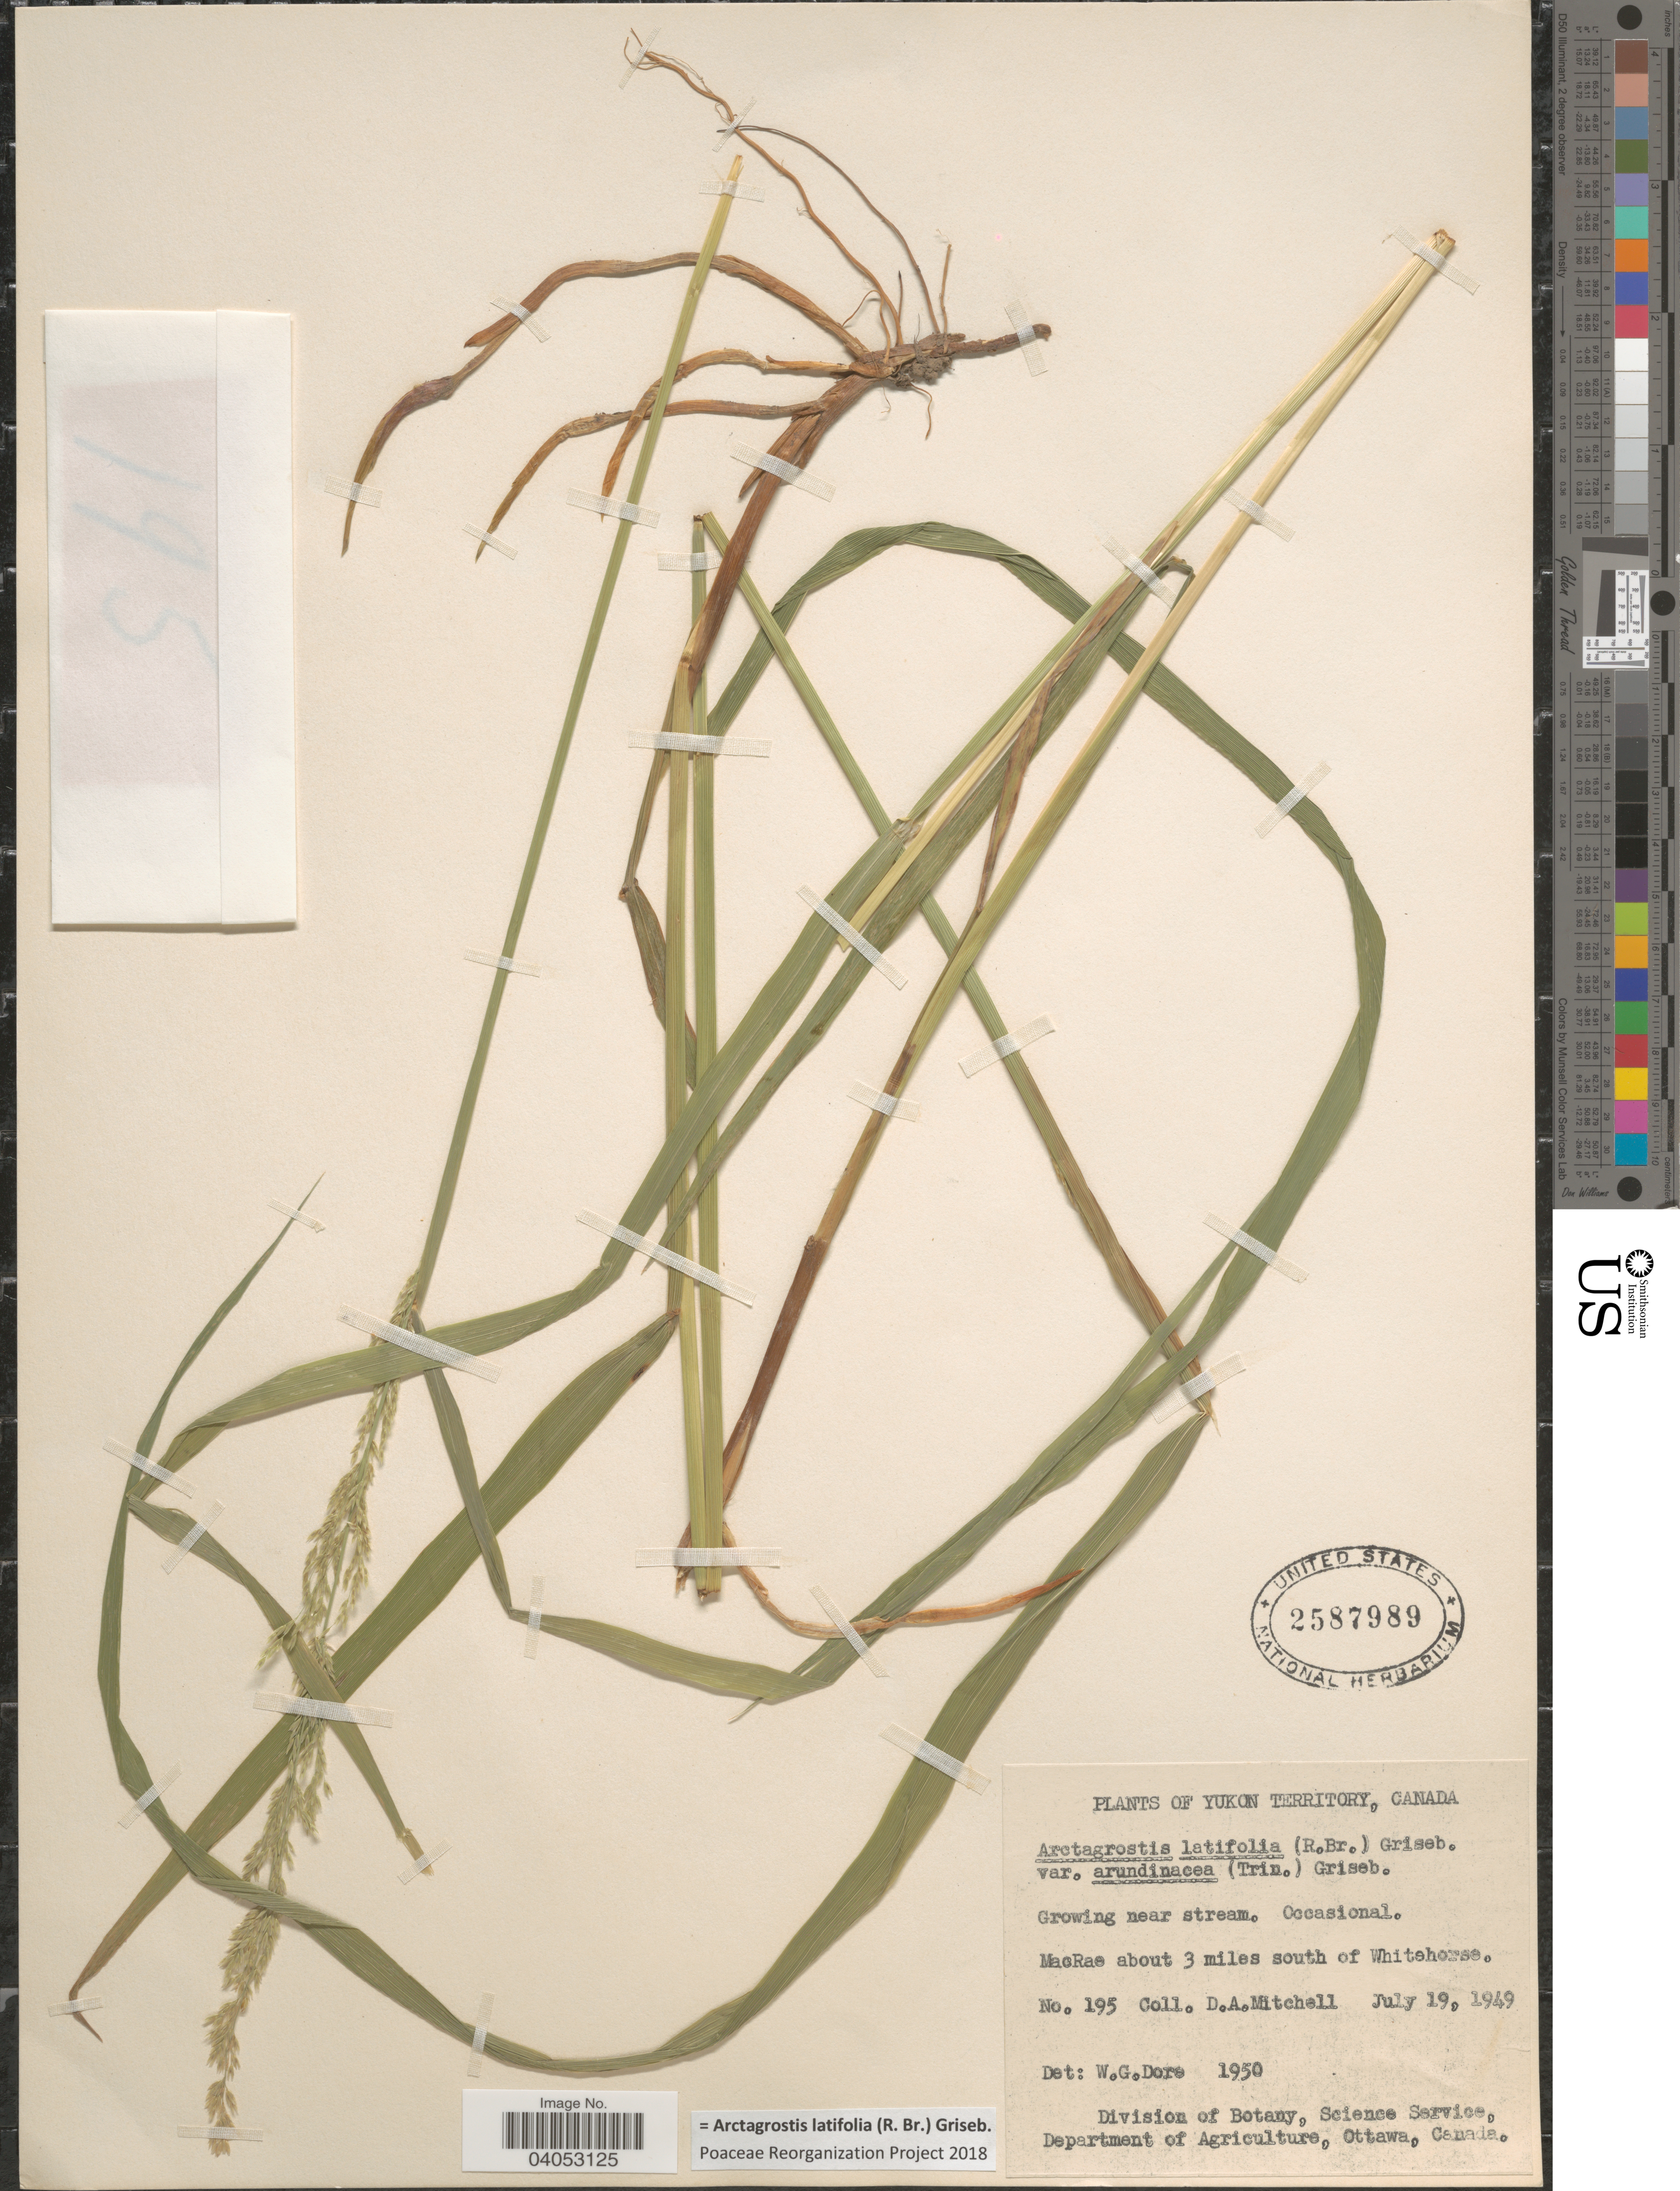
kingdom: Plantae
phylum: Tracheophyta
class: Liliopsida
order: Poales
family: Poaceae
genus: Arctagrostis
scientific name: Arctagrostis latifolia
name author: (R. Br.) Griseb.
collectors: D. Mitchell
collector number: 195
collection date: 1949-07-19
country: Canada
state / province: Yukon Territory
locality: MacRae about 3 miles south of Whitehorse.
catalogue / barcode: US 2587989